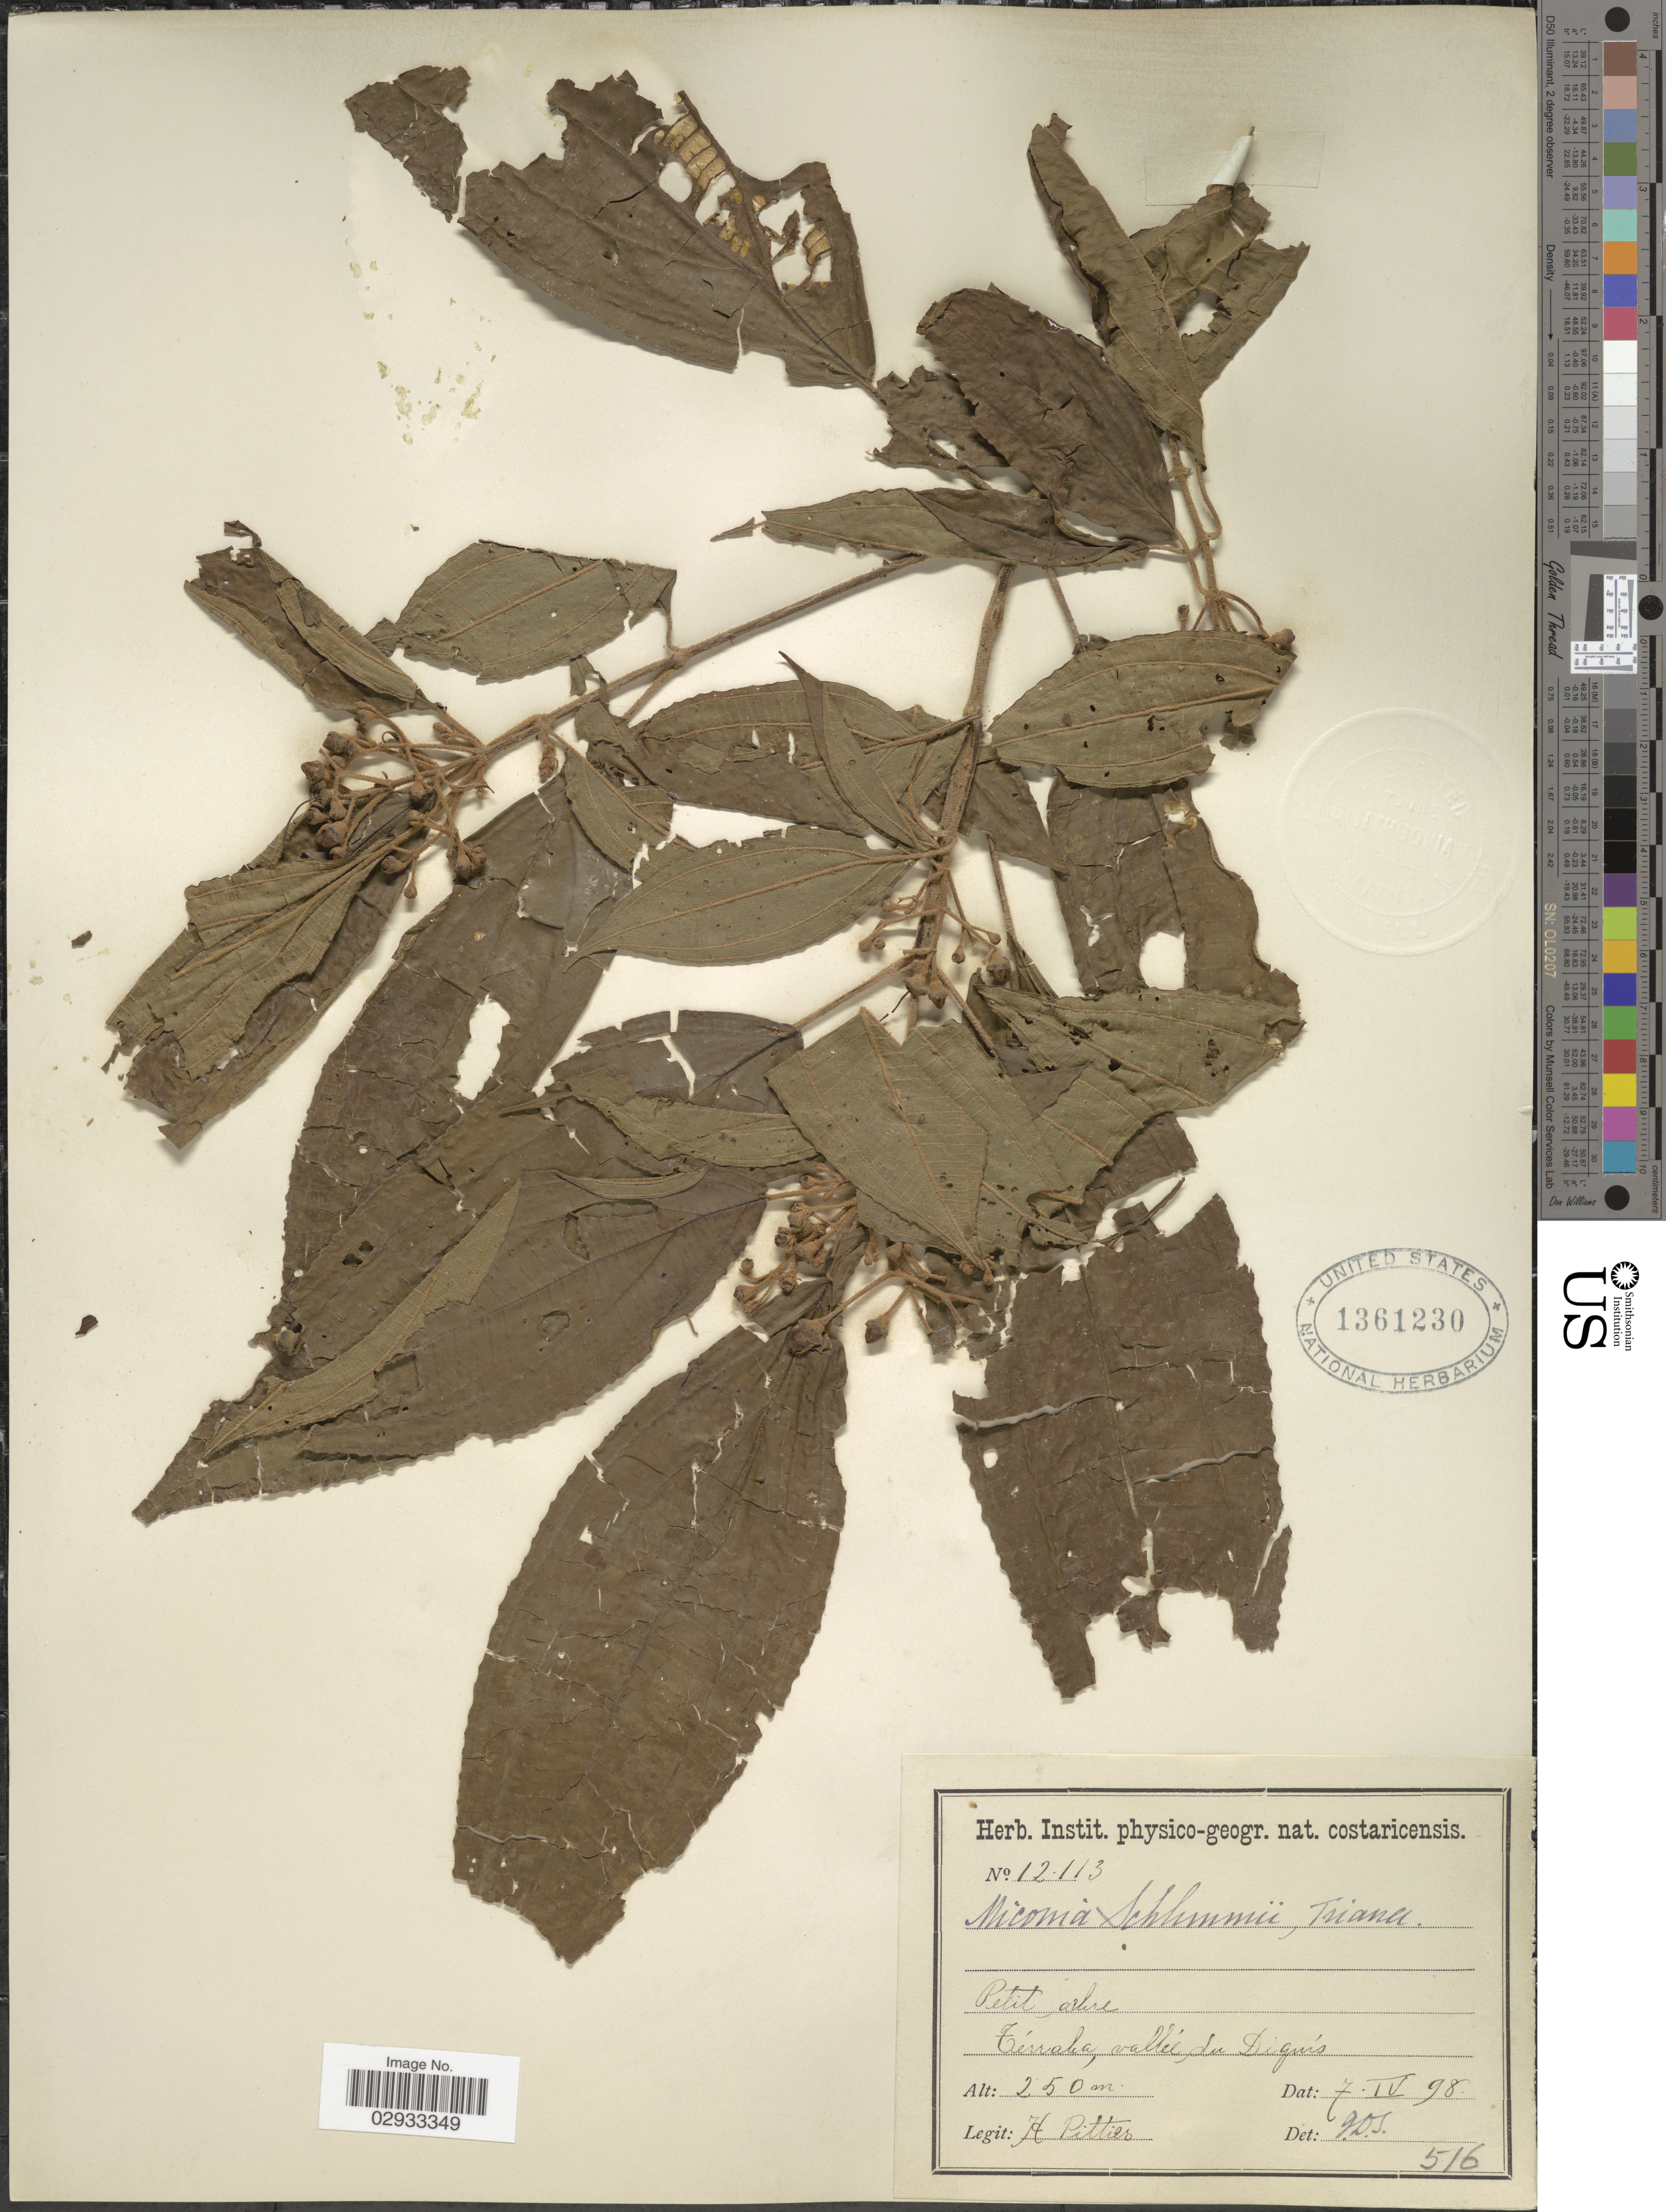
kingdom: Plantae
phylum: Tracheophyta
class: Magnoliopsida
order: Myrtales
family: Melastomataceae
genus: Miconia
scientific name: Miconia schlimii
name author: Triana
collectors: H. F. Pittier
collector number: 12113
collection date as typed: Transcribed d/m/y: 7/4/98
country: Costa Rica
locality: Térraba, vallée du Diquís.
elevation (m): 250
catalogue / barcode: US 1361230